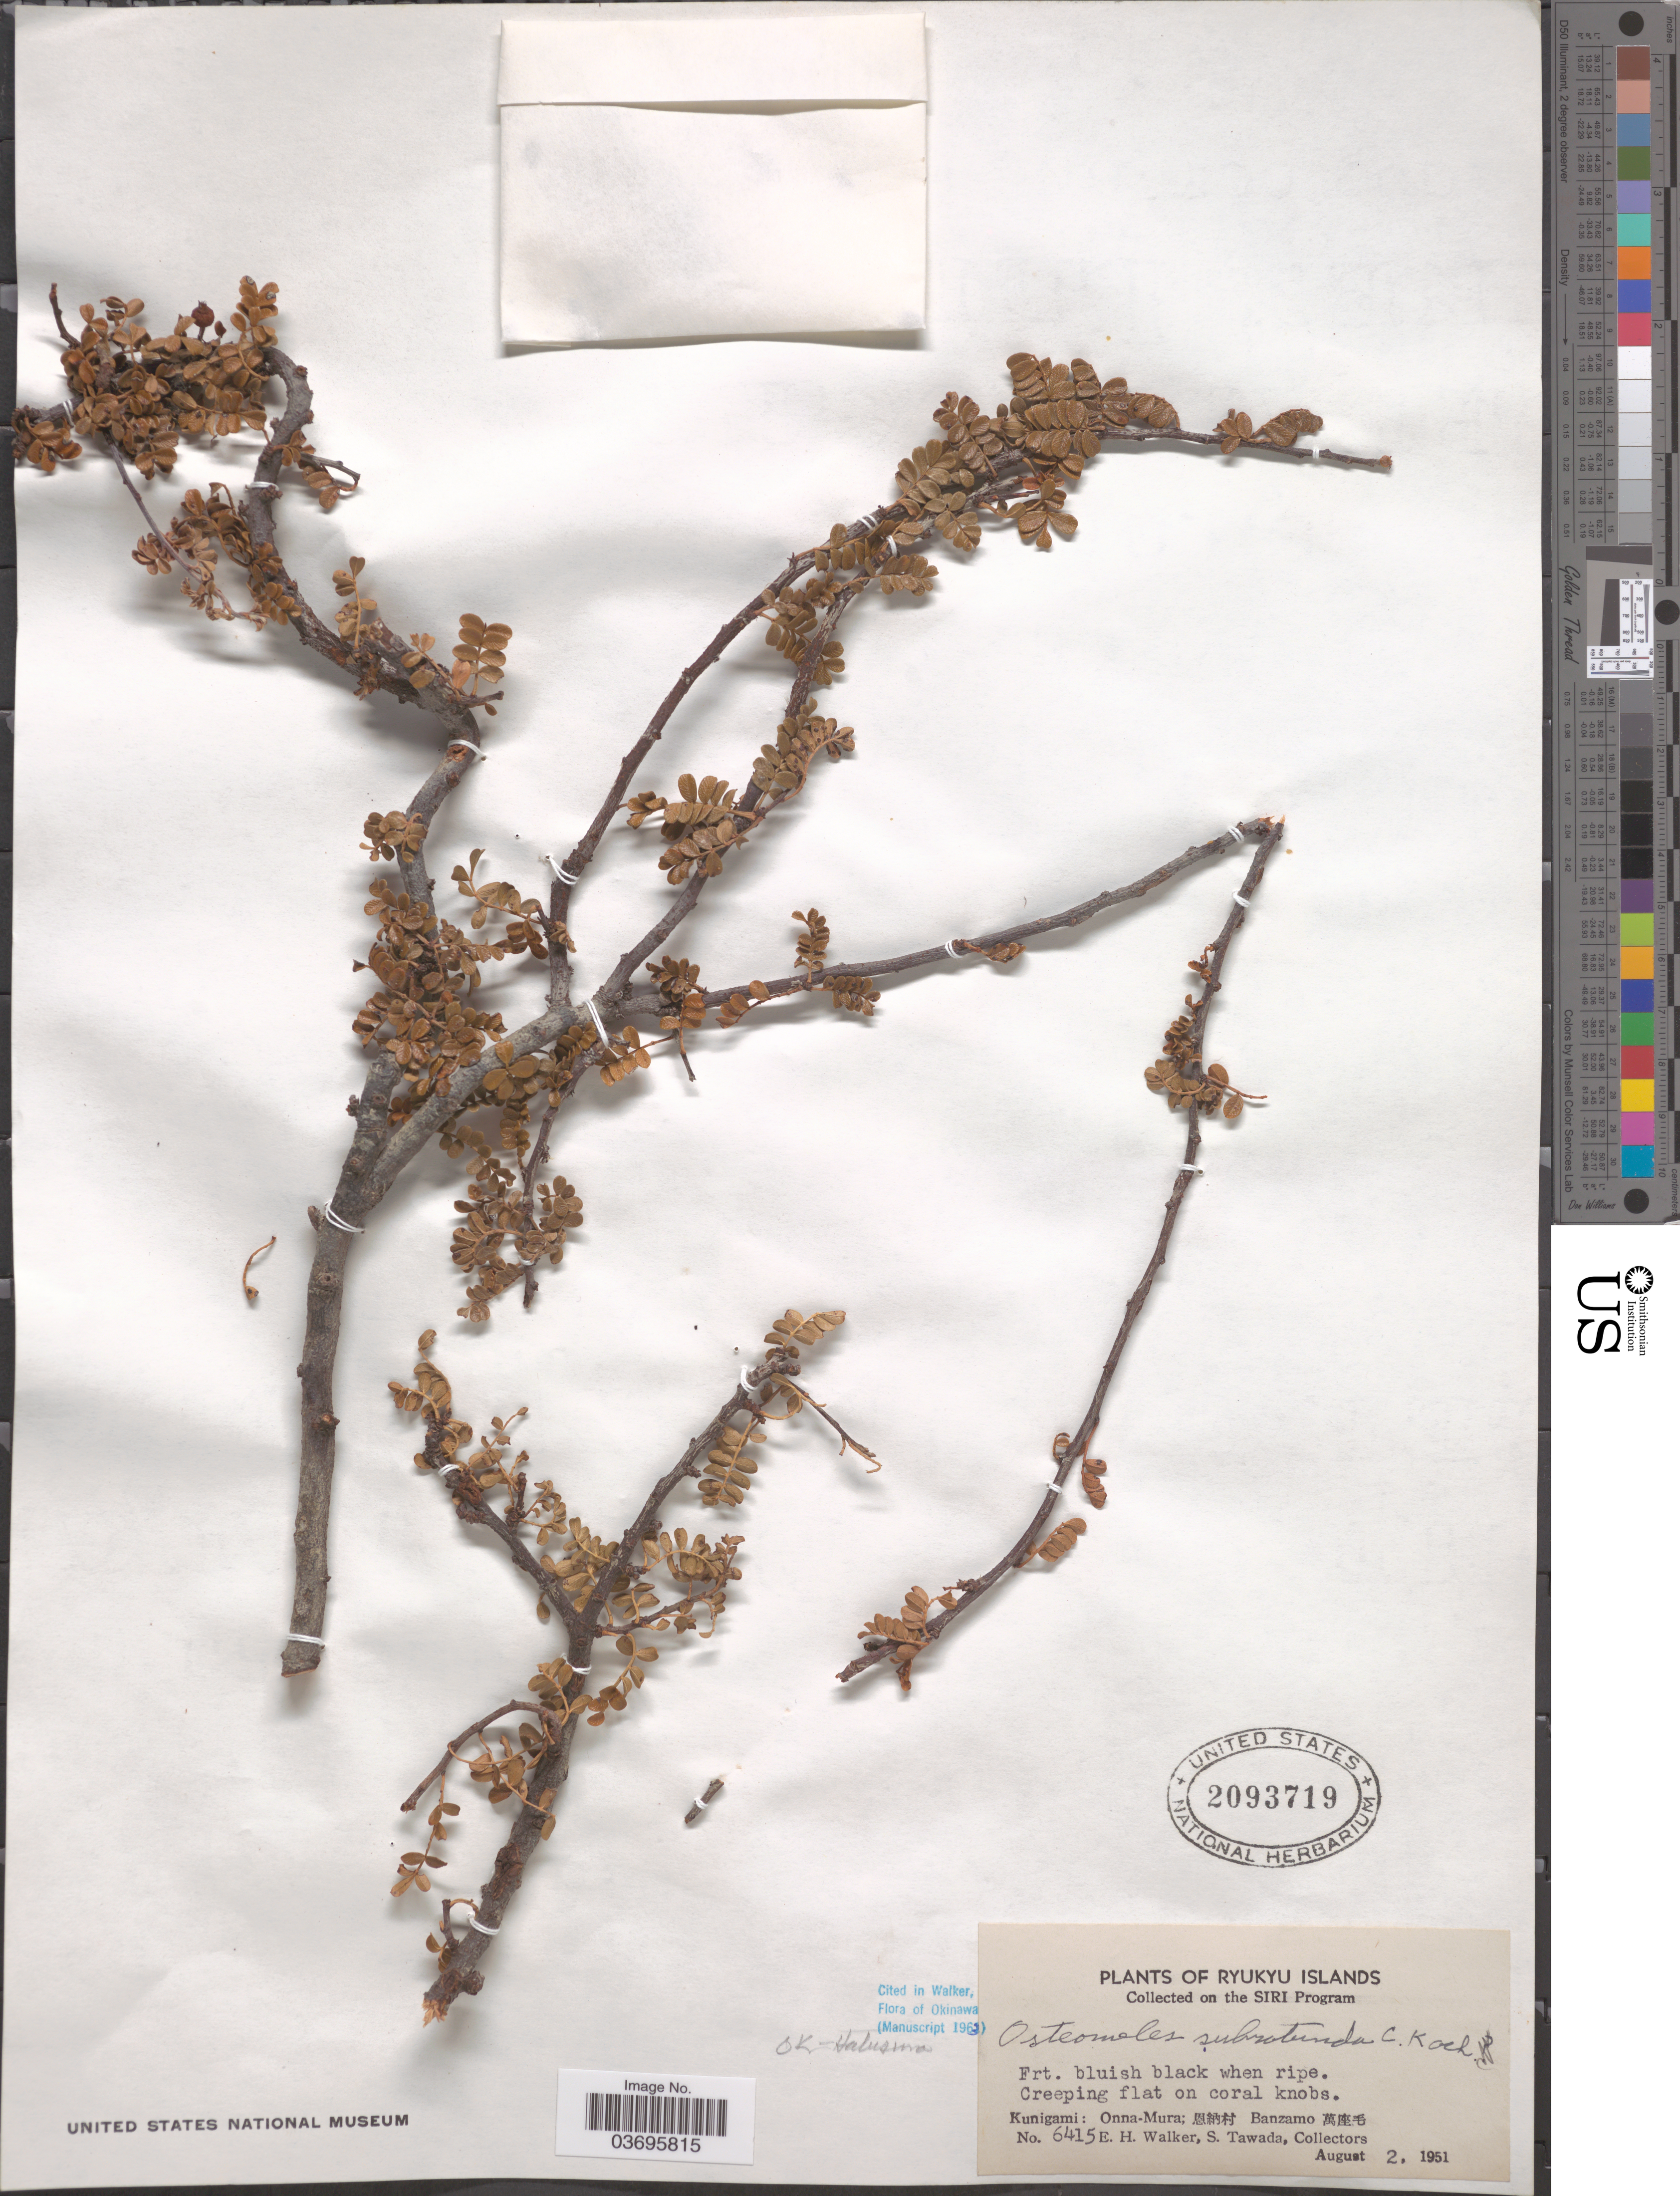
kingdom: Plantae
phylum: Tracheophyta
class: Magnoliopsida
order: Rosales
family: Rosaceae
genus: Osteomeles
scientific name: Osteomeles subrotunda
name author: K. Koch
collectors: E. H. Walker & S. Tawada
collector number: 6415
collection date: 1951-08-02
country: Japan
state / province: Okinawa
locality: Ryukyu Islands. Kunigami: Onna-Mura; [Foreign script] Banzamo [Foreign script].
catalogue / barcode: US 2093719